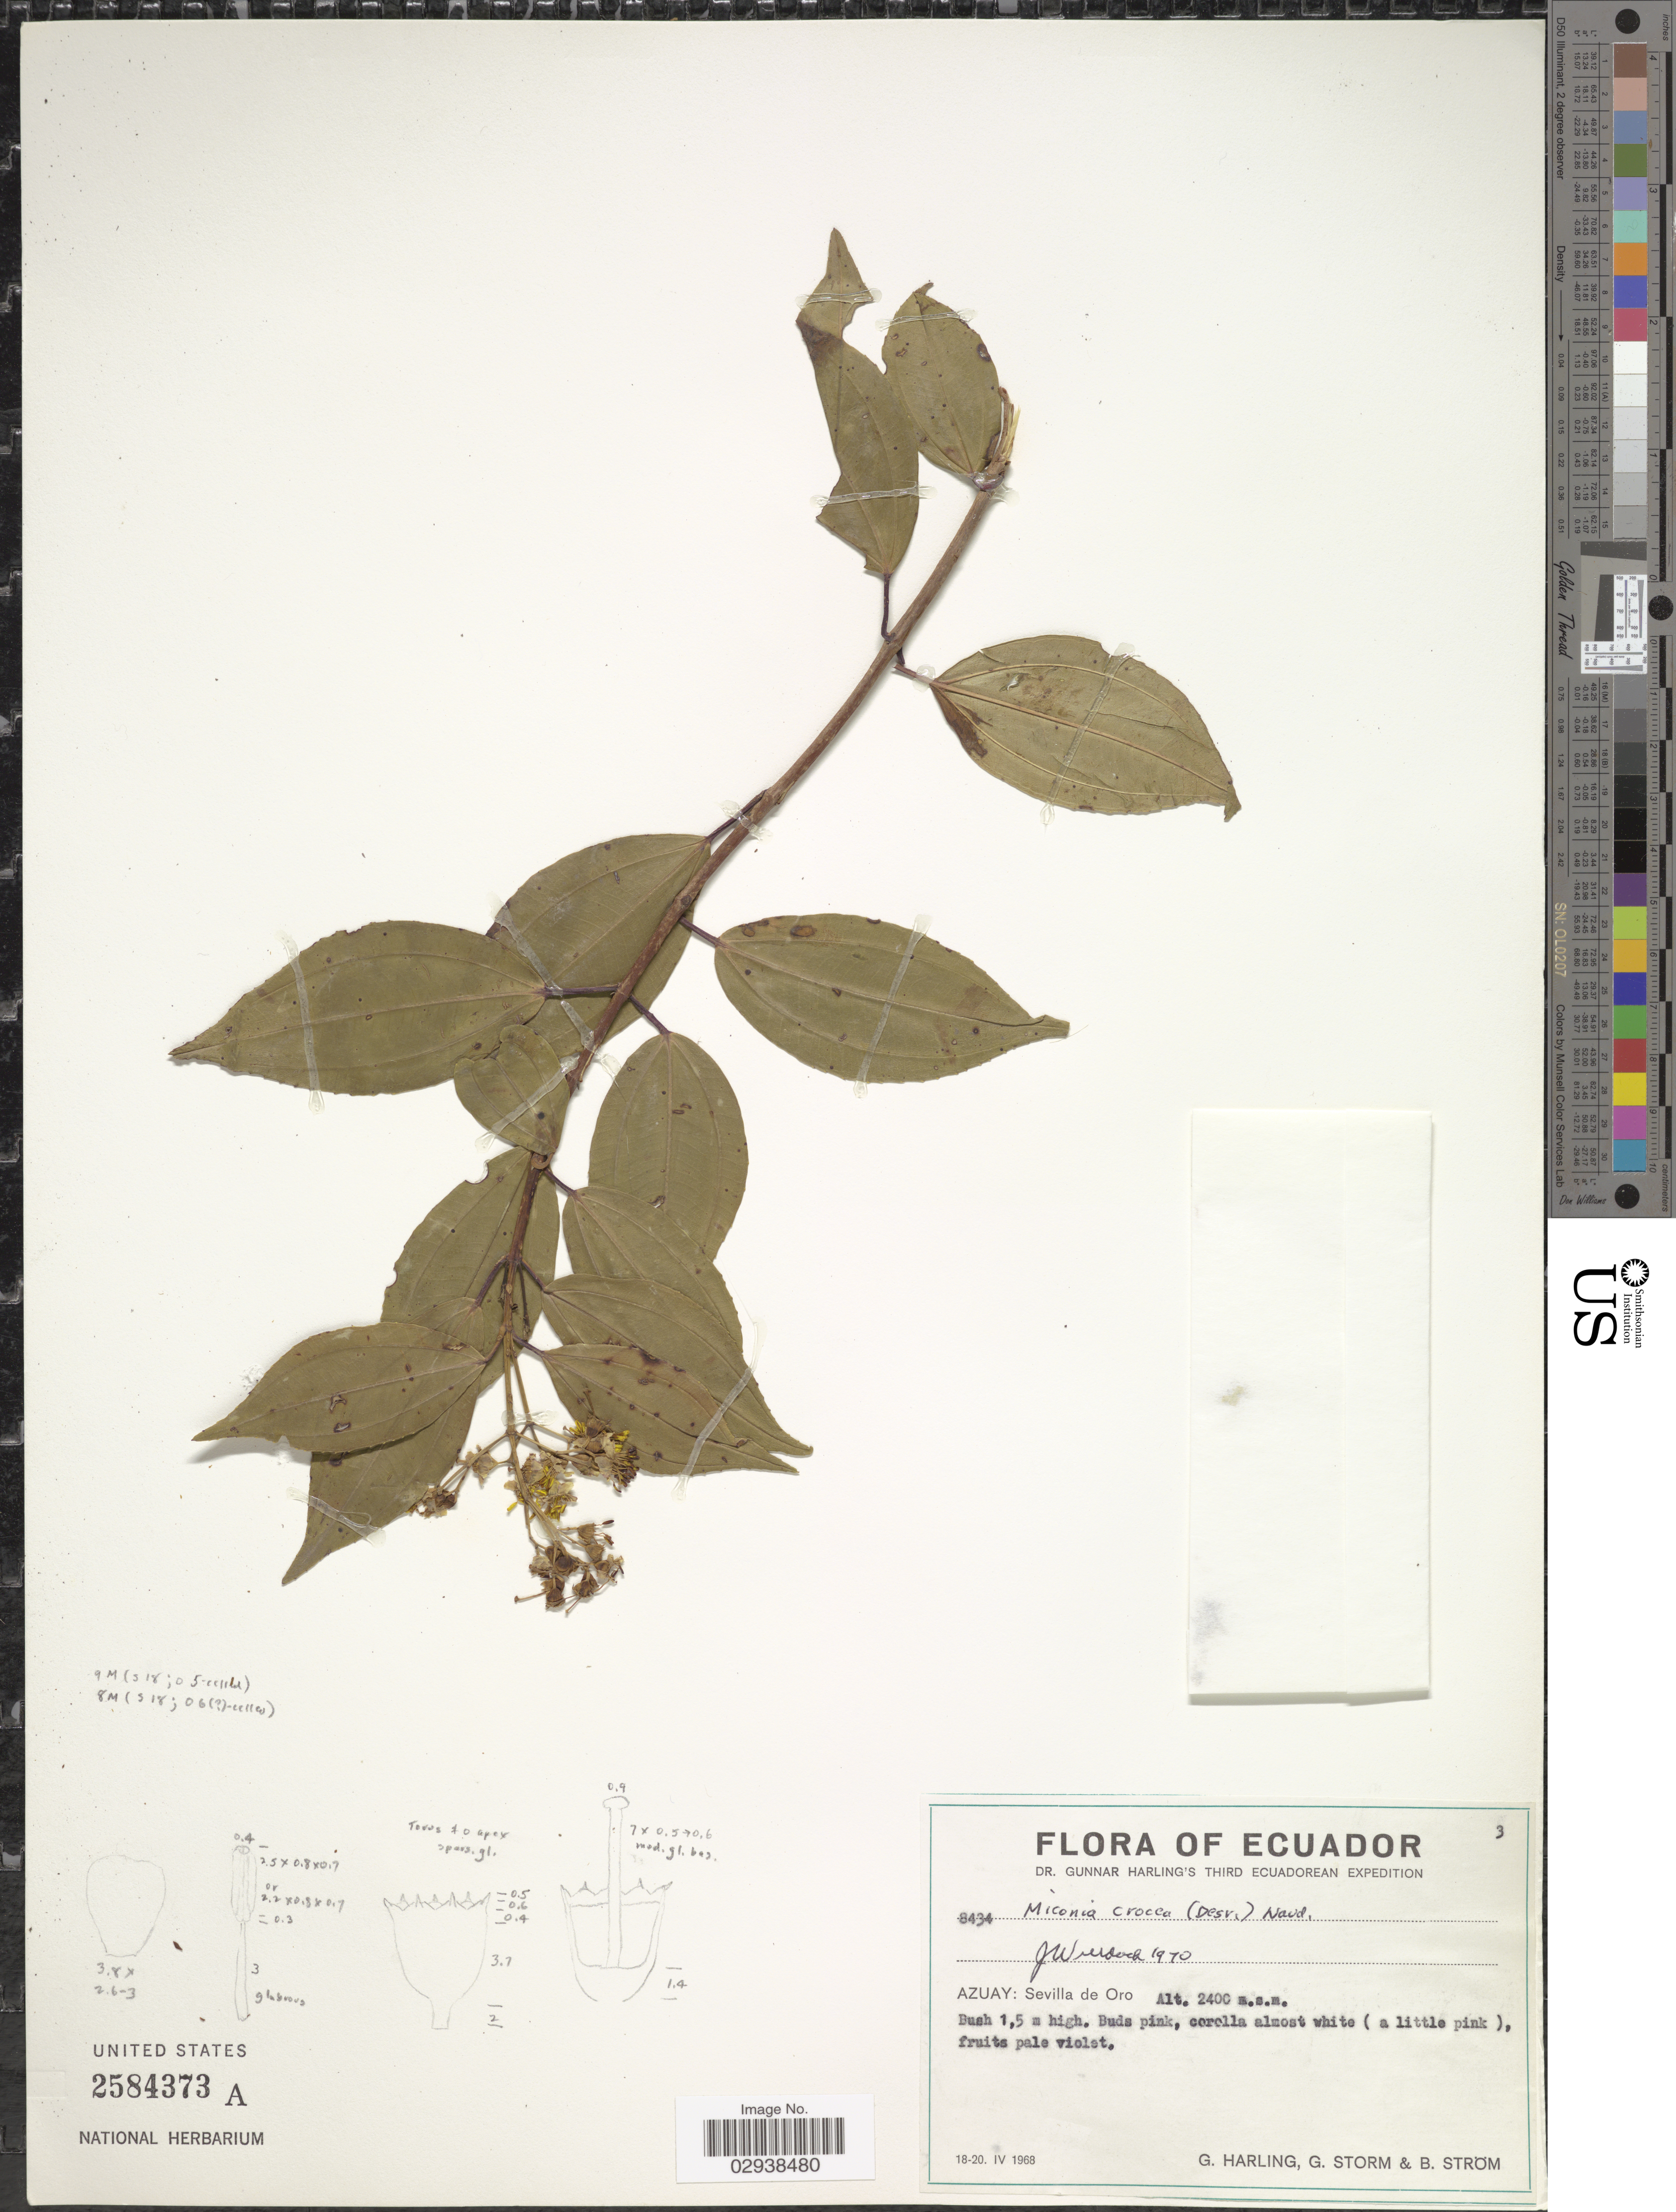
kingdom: Plantae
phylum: Tracheophyta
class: Magnoliopsida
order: Myrtales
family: Melastomataceae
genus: Miconia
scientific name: Miconia crocea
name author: (Desr.) Naudin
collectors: G. Harling, G. Storm & B. Ström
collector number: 8434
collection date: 1968-04-18/1968-04-20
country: Ecuador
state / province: Azuay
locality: Sevilla de Oro.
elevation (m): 2400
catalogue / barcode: US 2584373A